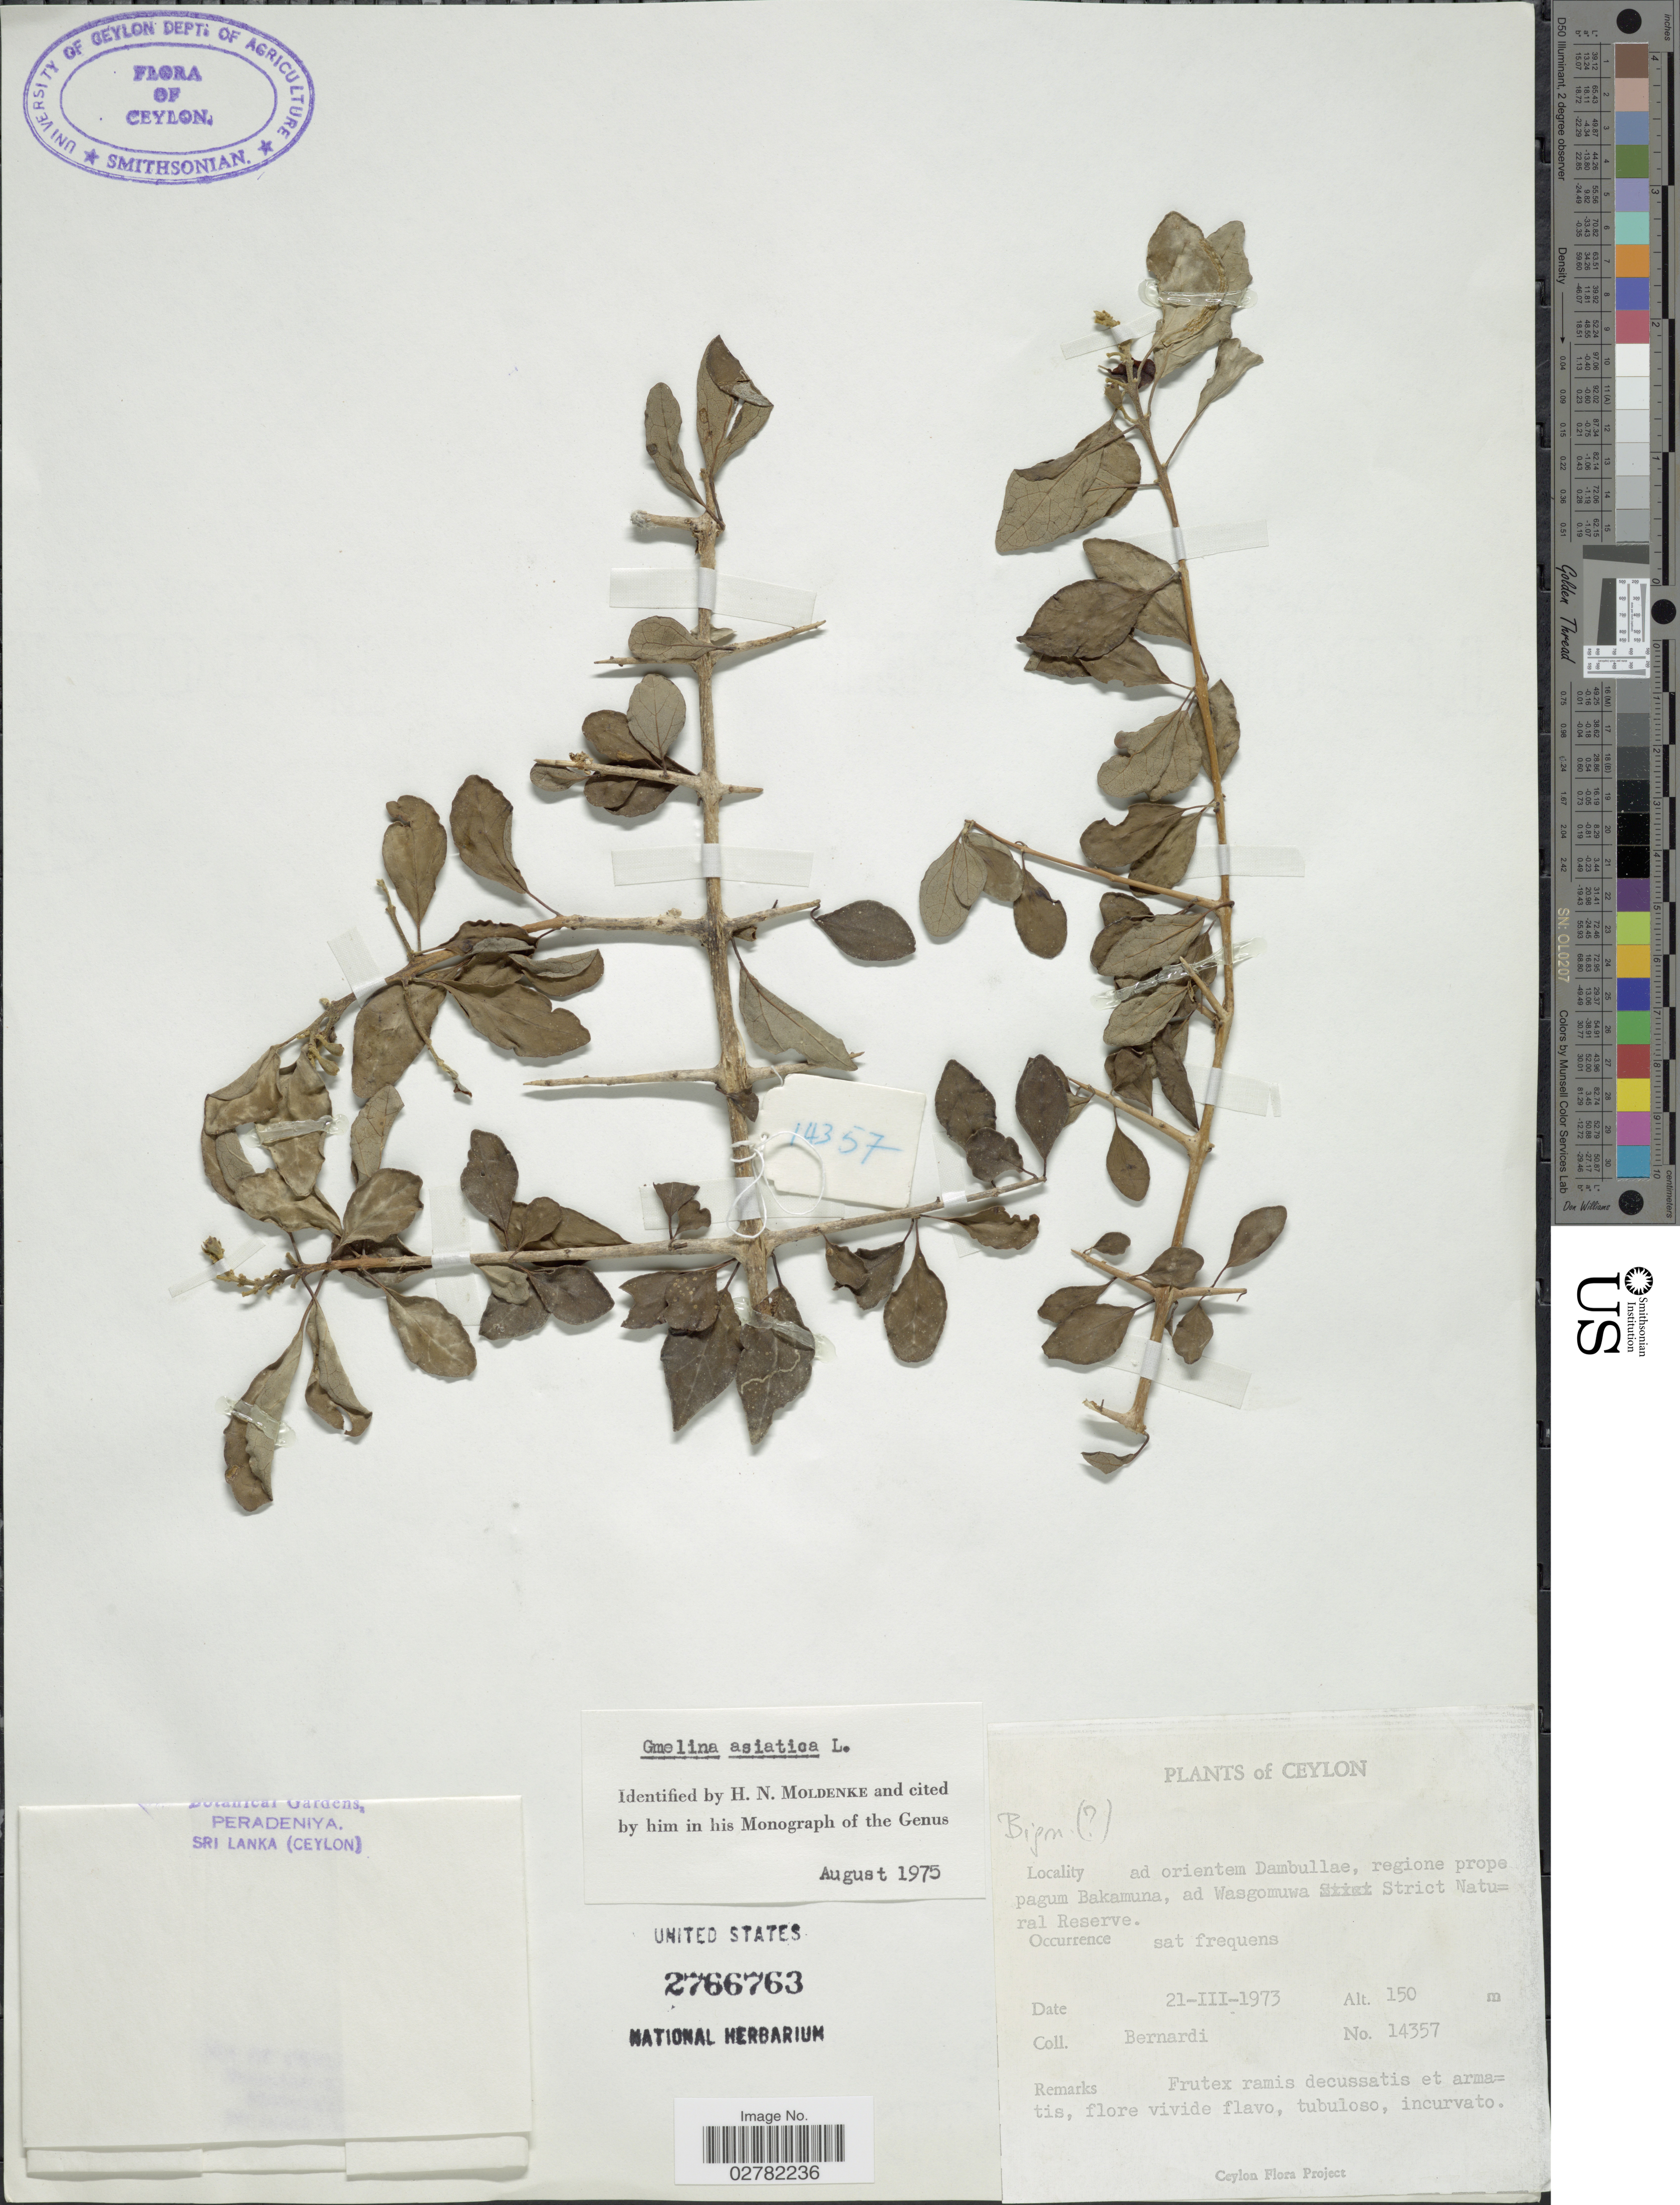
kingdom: Plantae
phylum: Tracheophyta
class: Magnoliopsida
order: Lamiales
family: Lamiaceae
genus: Gmelina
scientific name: Gmelina asiatica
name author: L.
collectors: Bernardi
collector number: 14357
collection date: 1973-03-21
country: Sri Lanka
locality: Ceylon. Ad orientem Dambullae, regione prope pagum Bakamuna, ad Wasgomuwa Strict Nature Reserve.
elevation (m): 150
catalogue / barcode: US 2766763